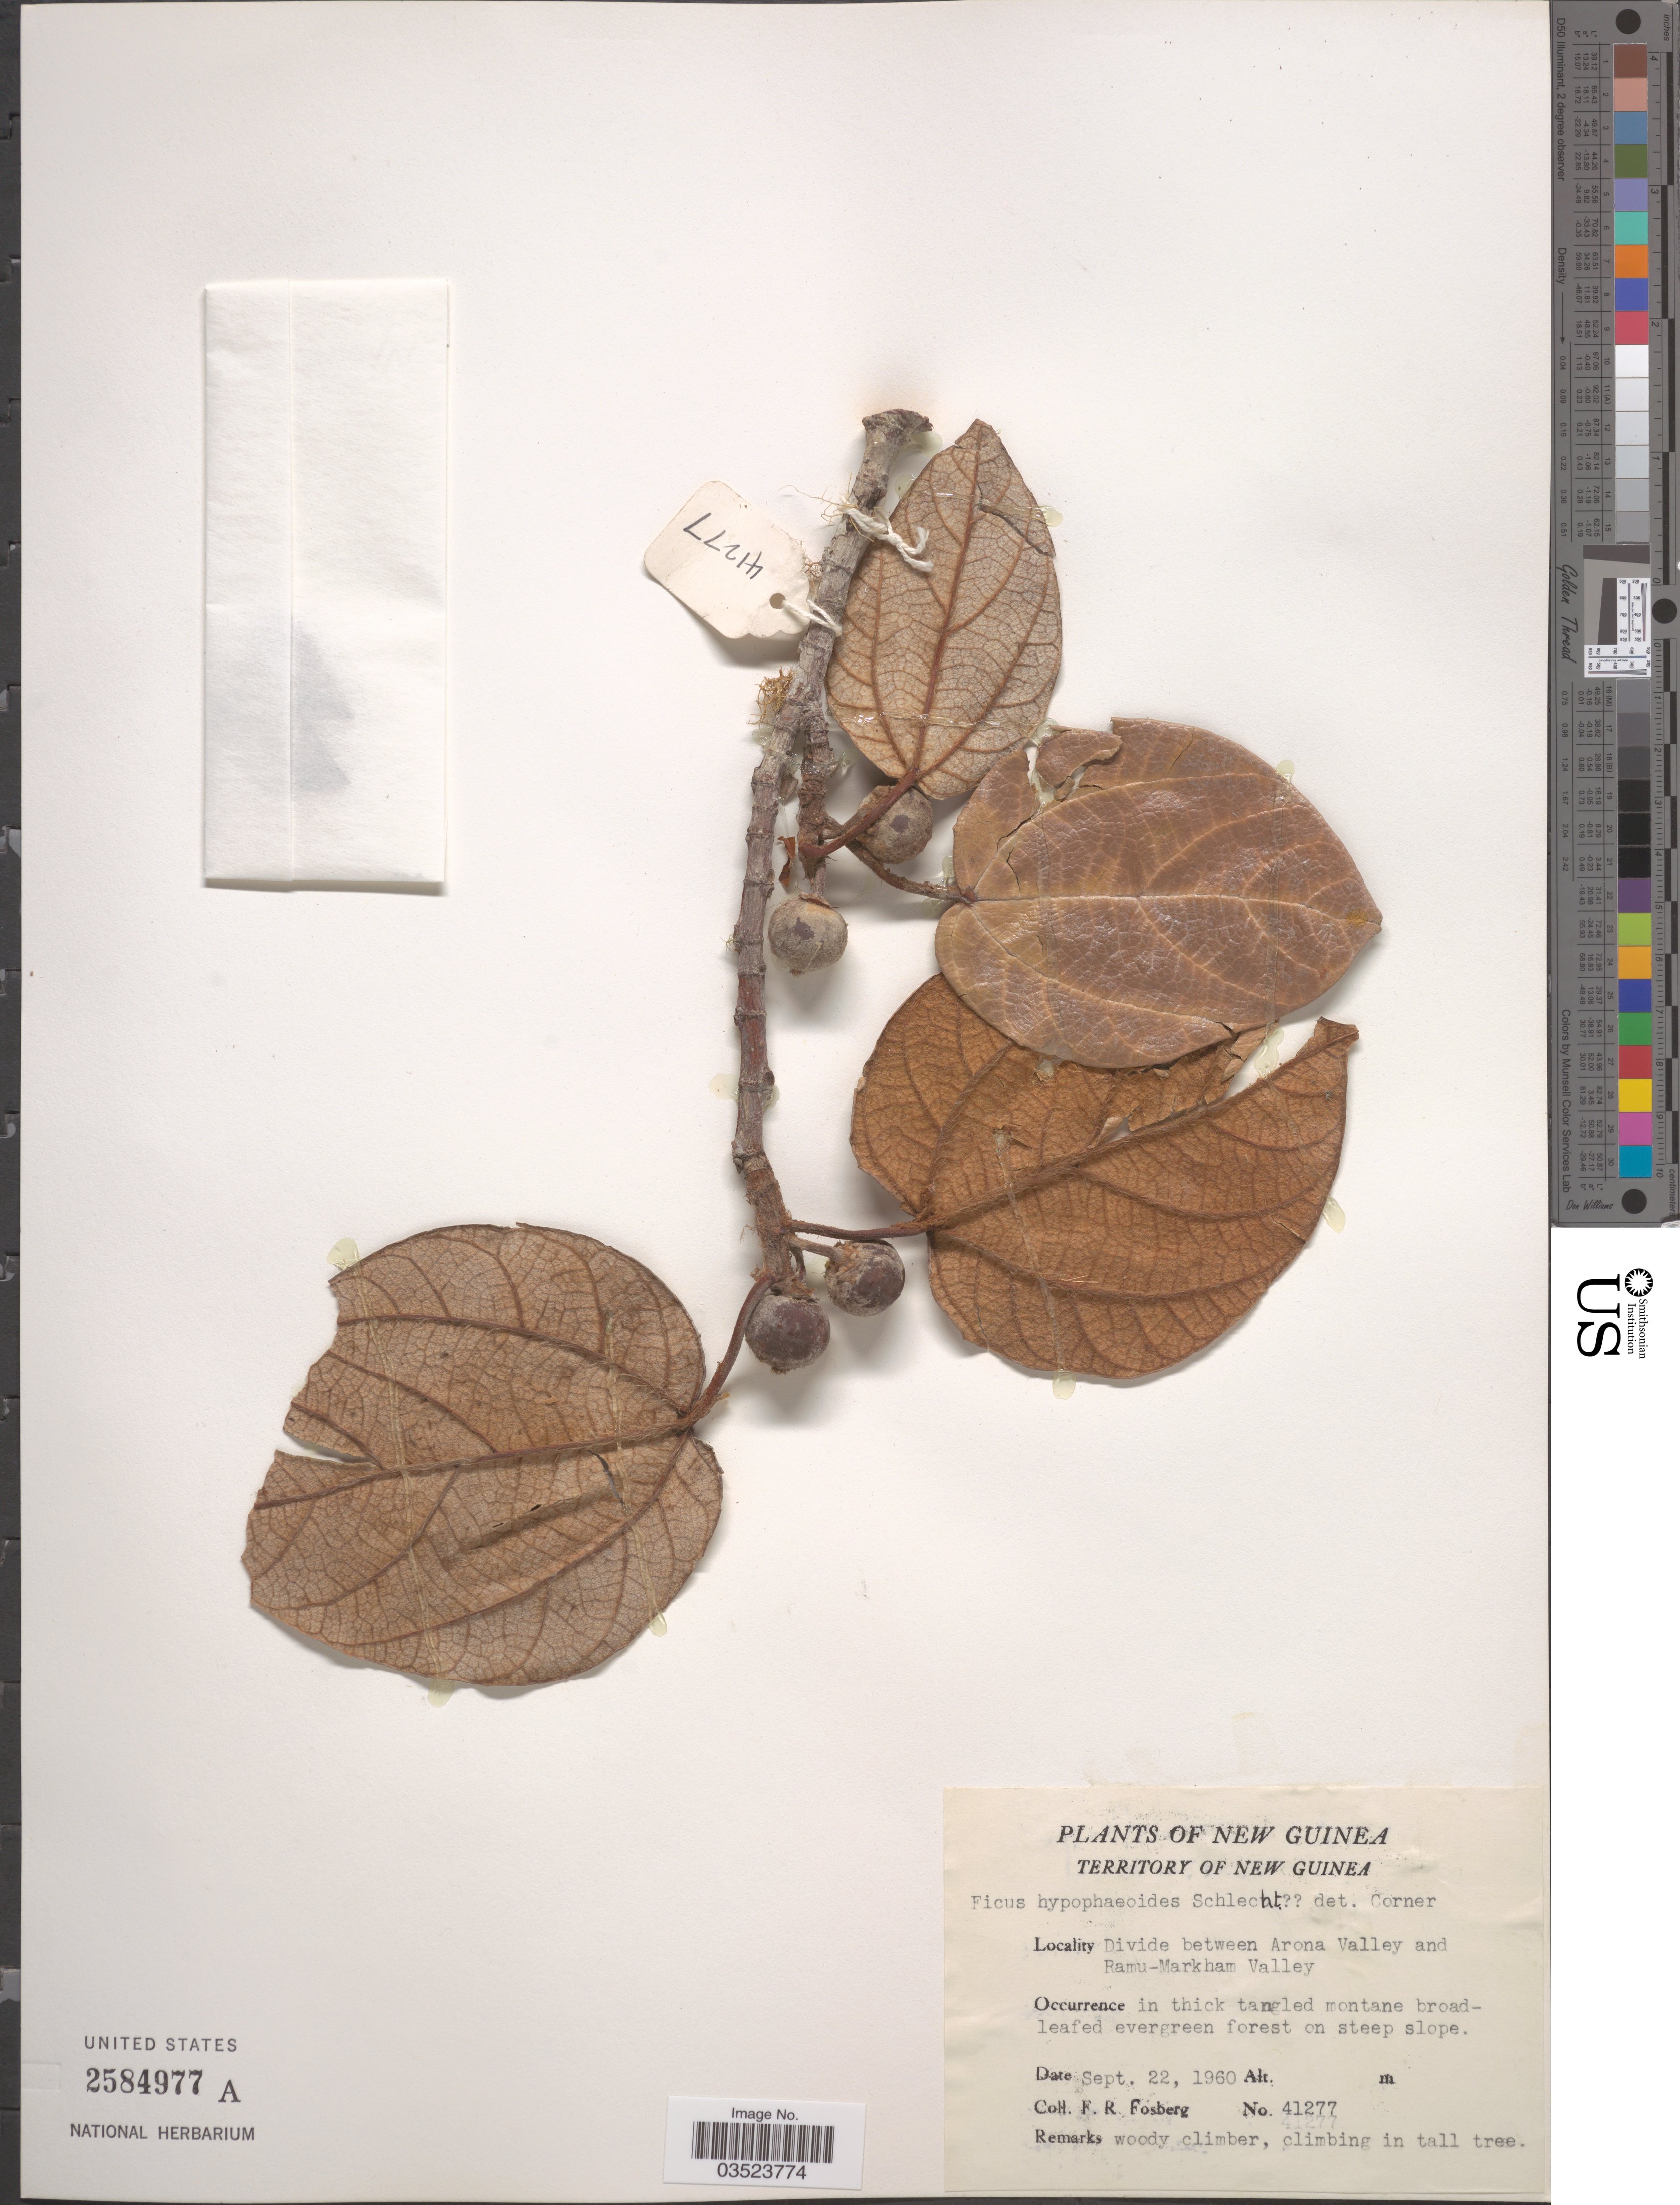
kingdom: Plantae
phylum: Tracheophyta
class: Magnoliopsida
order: Rosales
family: Moraceae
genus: Ficus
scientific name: Ficus hypophaea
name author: Schltr.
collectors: F. R. Fosberg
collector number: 41277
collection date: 1960-09-22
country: Papua New Guinea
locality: New Guinea. Territory of New Guinea. Divide between Arona Valley and Ramu-Markham Valley.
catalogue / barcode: US 2584977A